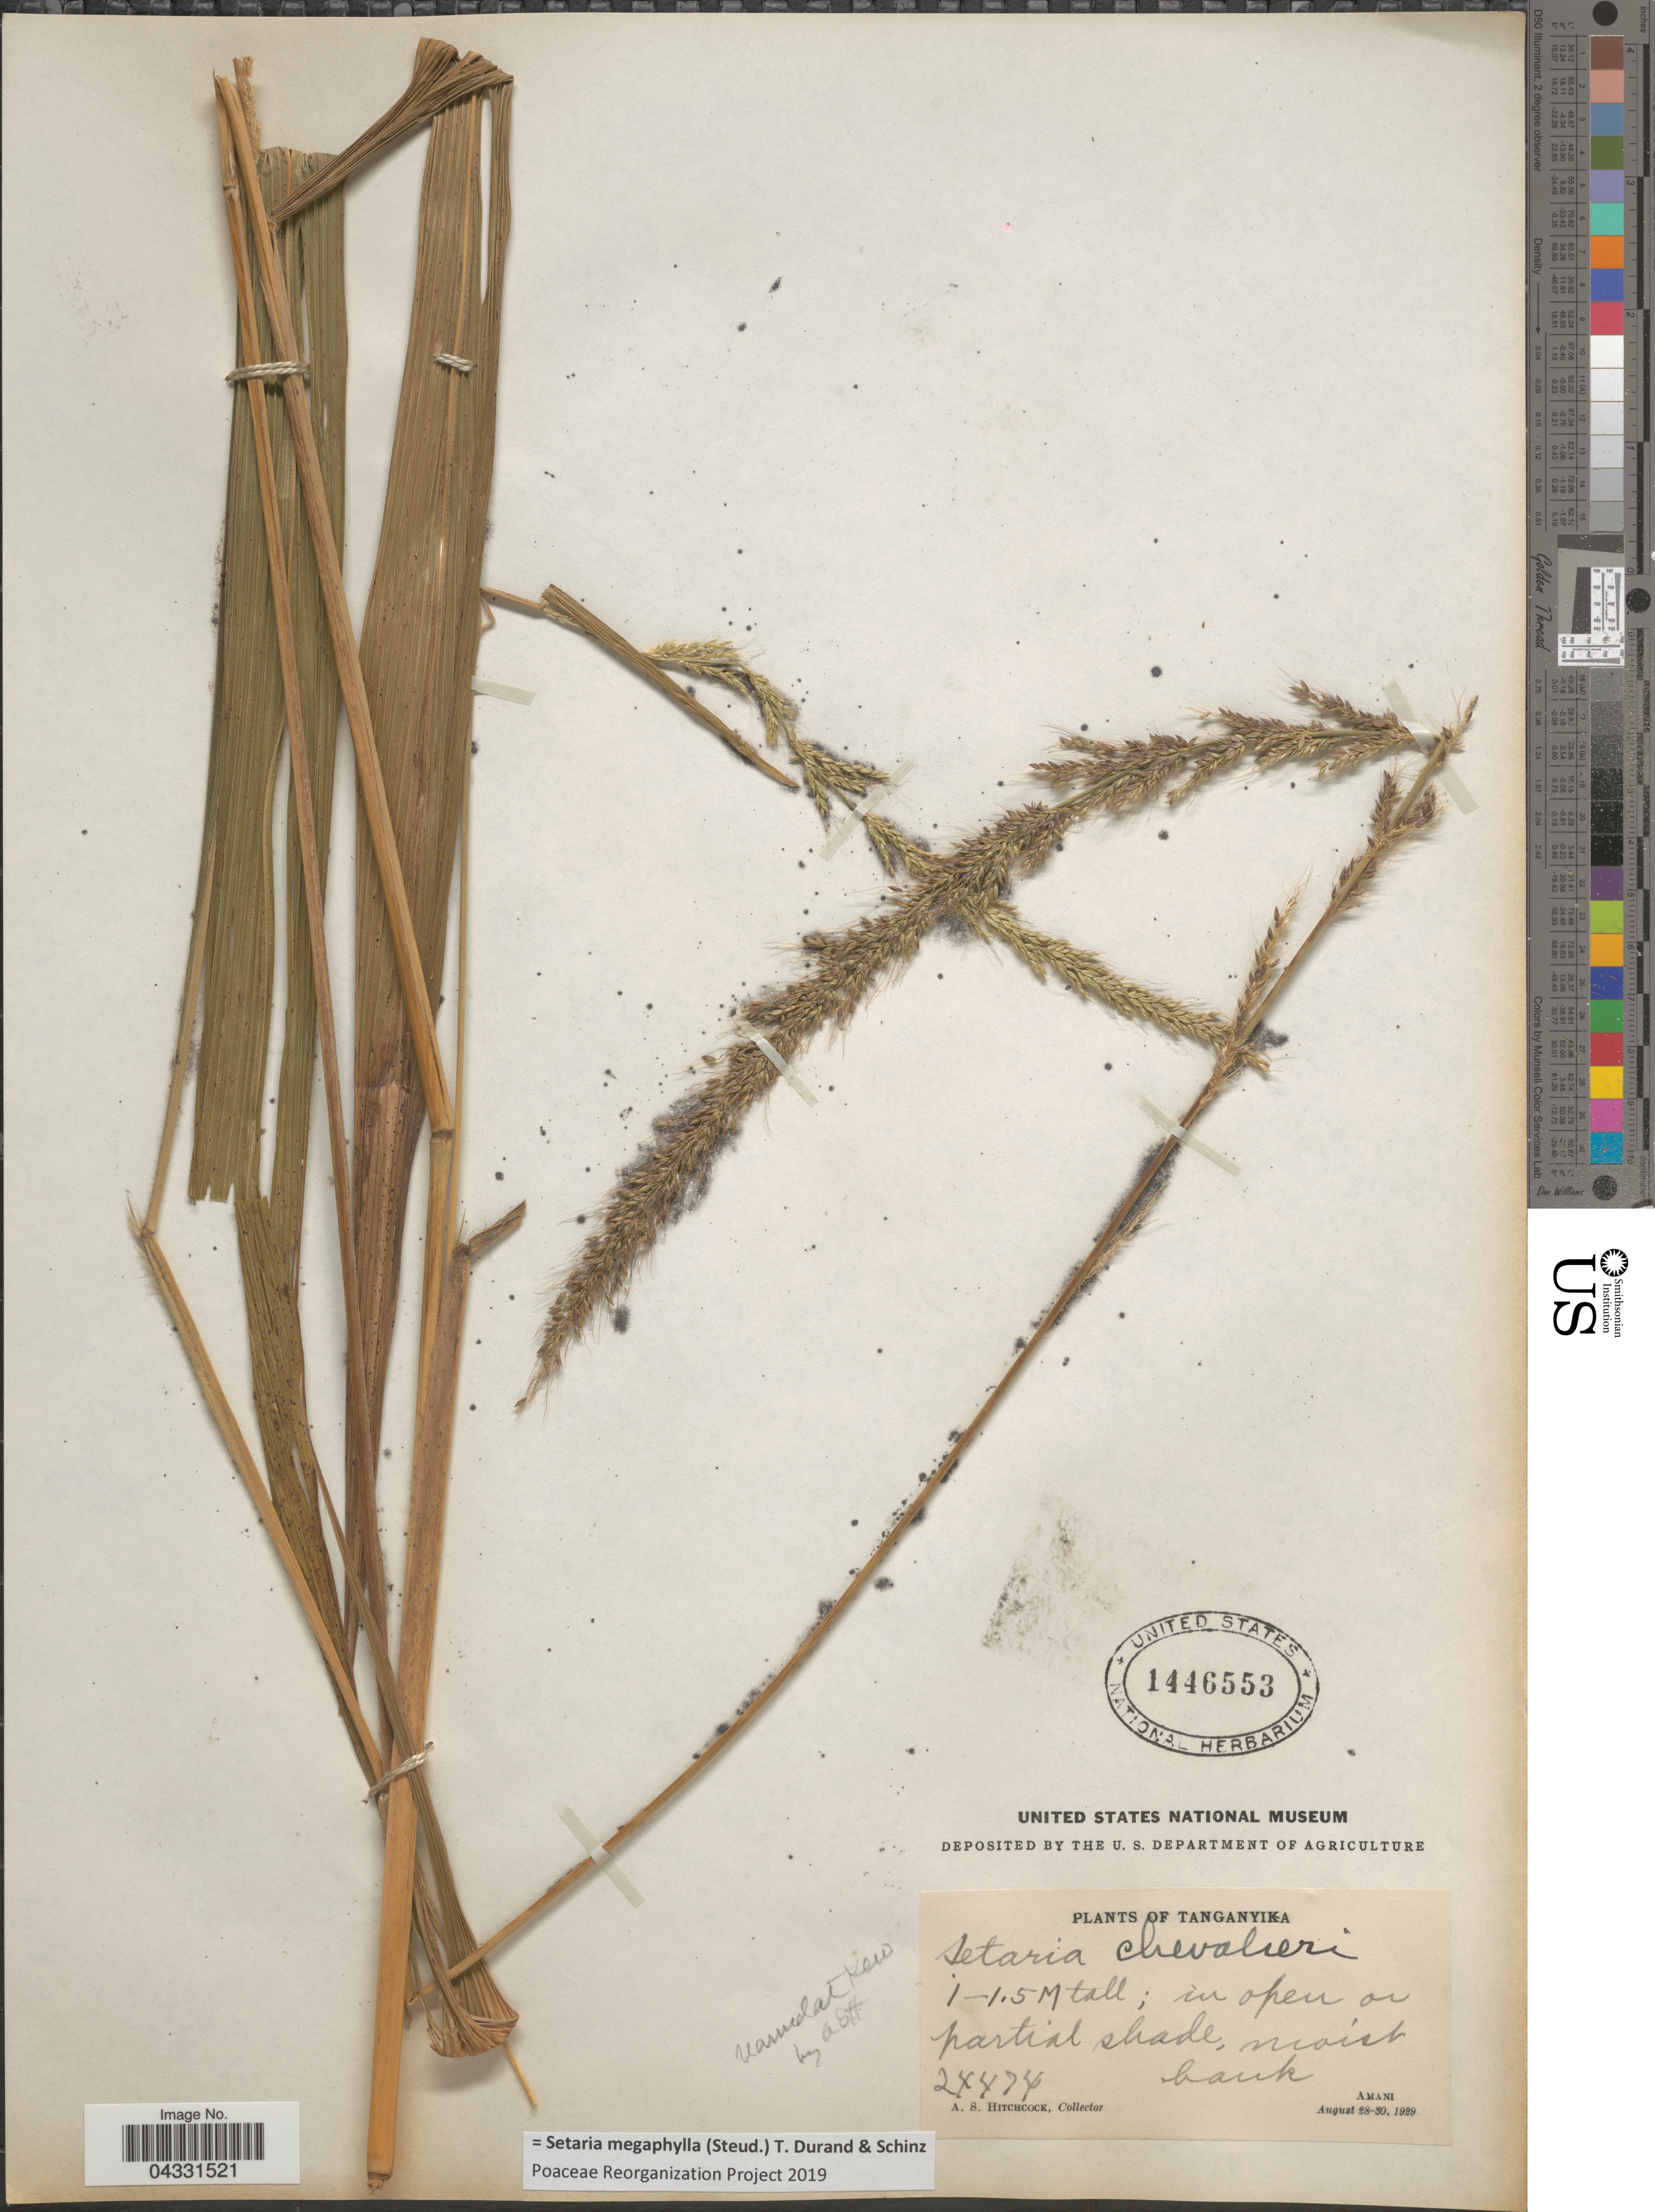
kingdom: Plantae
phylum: Tracheophyta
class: Liliopsida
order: Poales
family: Poaceae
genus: Setaria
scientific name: Setaria megaphylla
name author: (Steud.) Durieu & Schinz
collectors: A. S. Hitchcock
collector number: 24474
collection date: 1929-08-28/1929-08-30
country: Tanzania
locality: Tanganyika. Amani.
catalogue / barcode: US 1446553